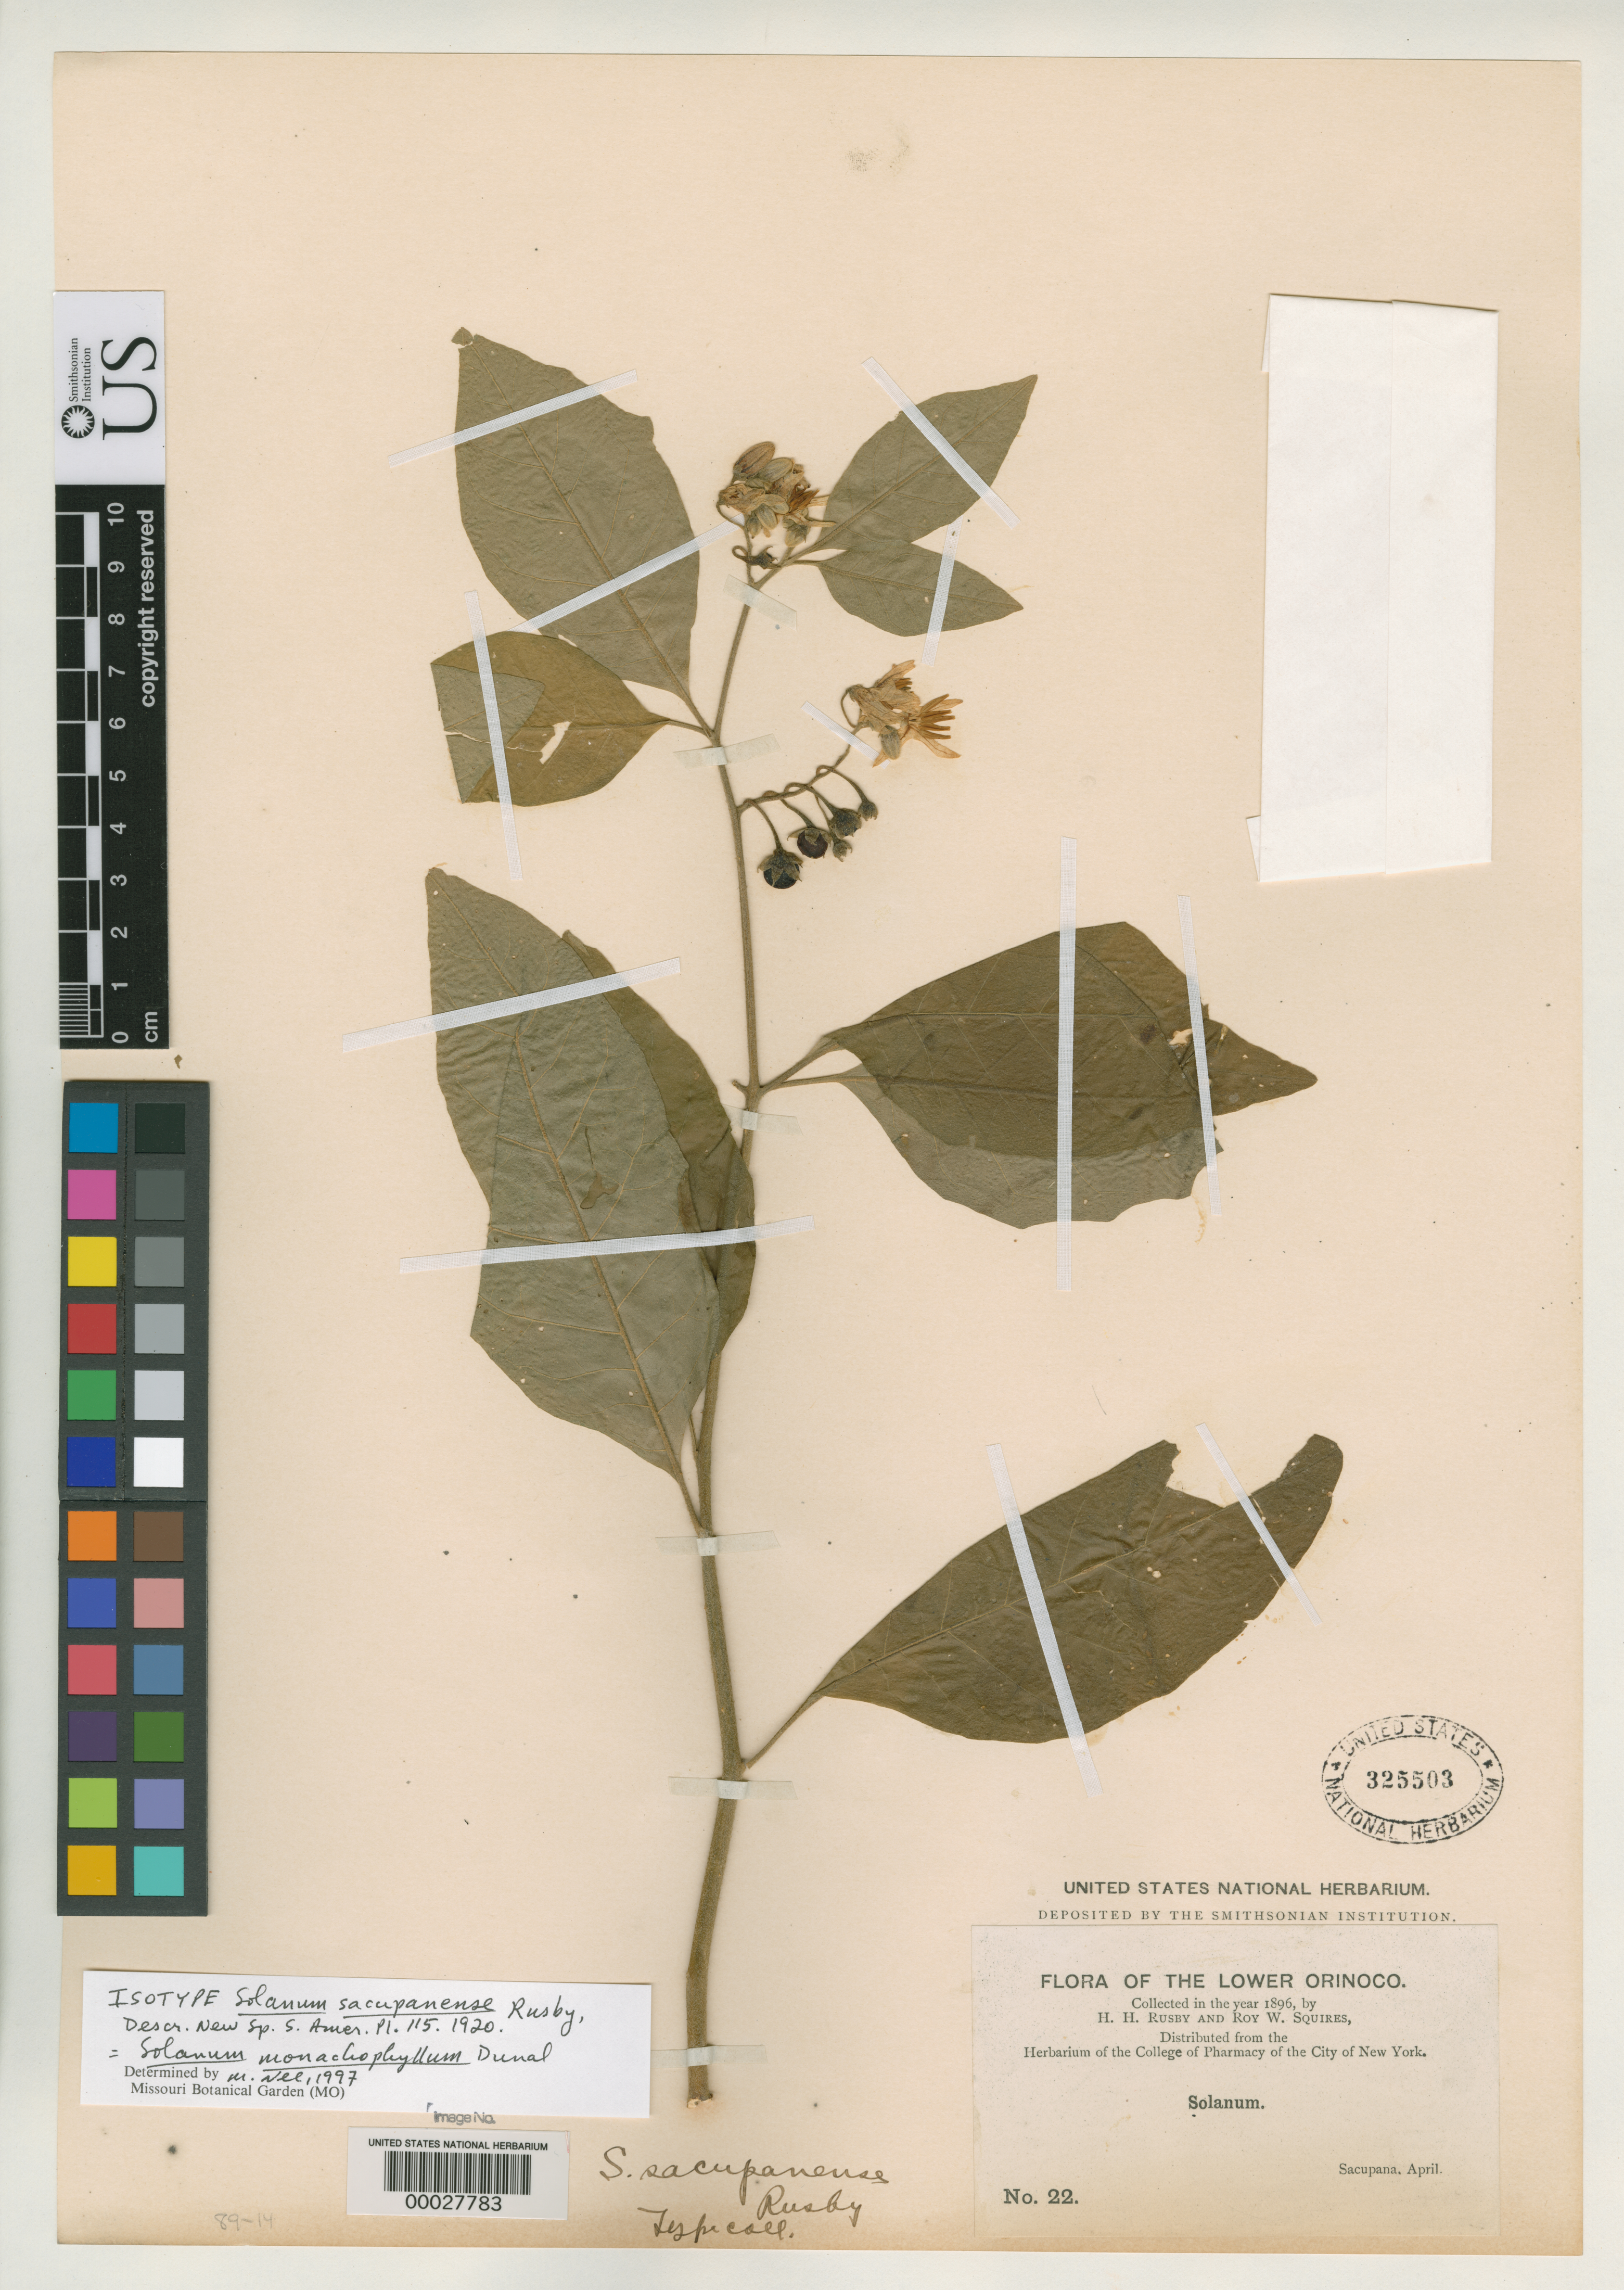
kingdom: Plantae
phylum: Tracheophyta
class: Magnoliopsida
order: Solanales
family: Solanaceae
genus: Solanum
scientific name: Solanum sacupanense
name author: Rusby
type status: Isolectotype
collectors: H. H. Rusby & R. Squires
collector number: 22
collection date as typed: April 1896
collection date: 1896-04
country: Venezuela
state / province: Delta Amacuro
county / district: Antonio Díaz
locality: Lower Orinoco, Sacupana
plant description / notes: Cited by Dorr (1995) as "isolectotype" but annotated by Nee (1997) as "isotype".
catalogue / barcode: US 325503